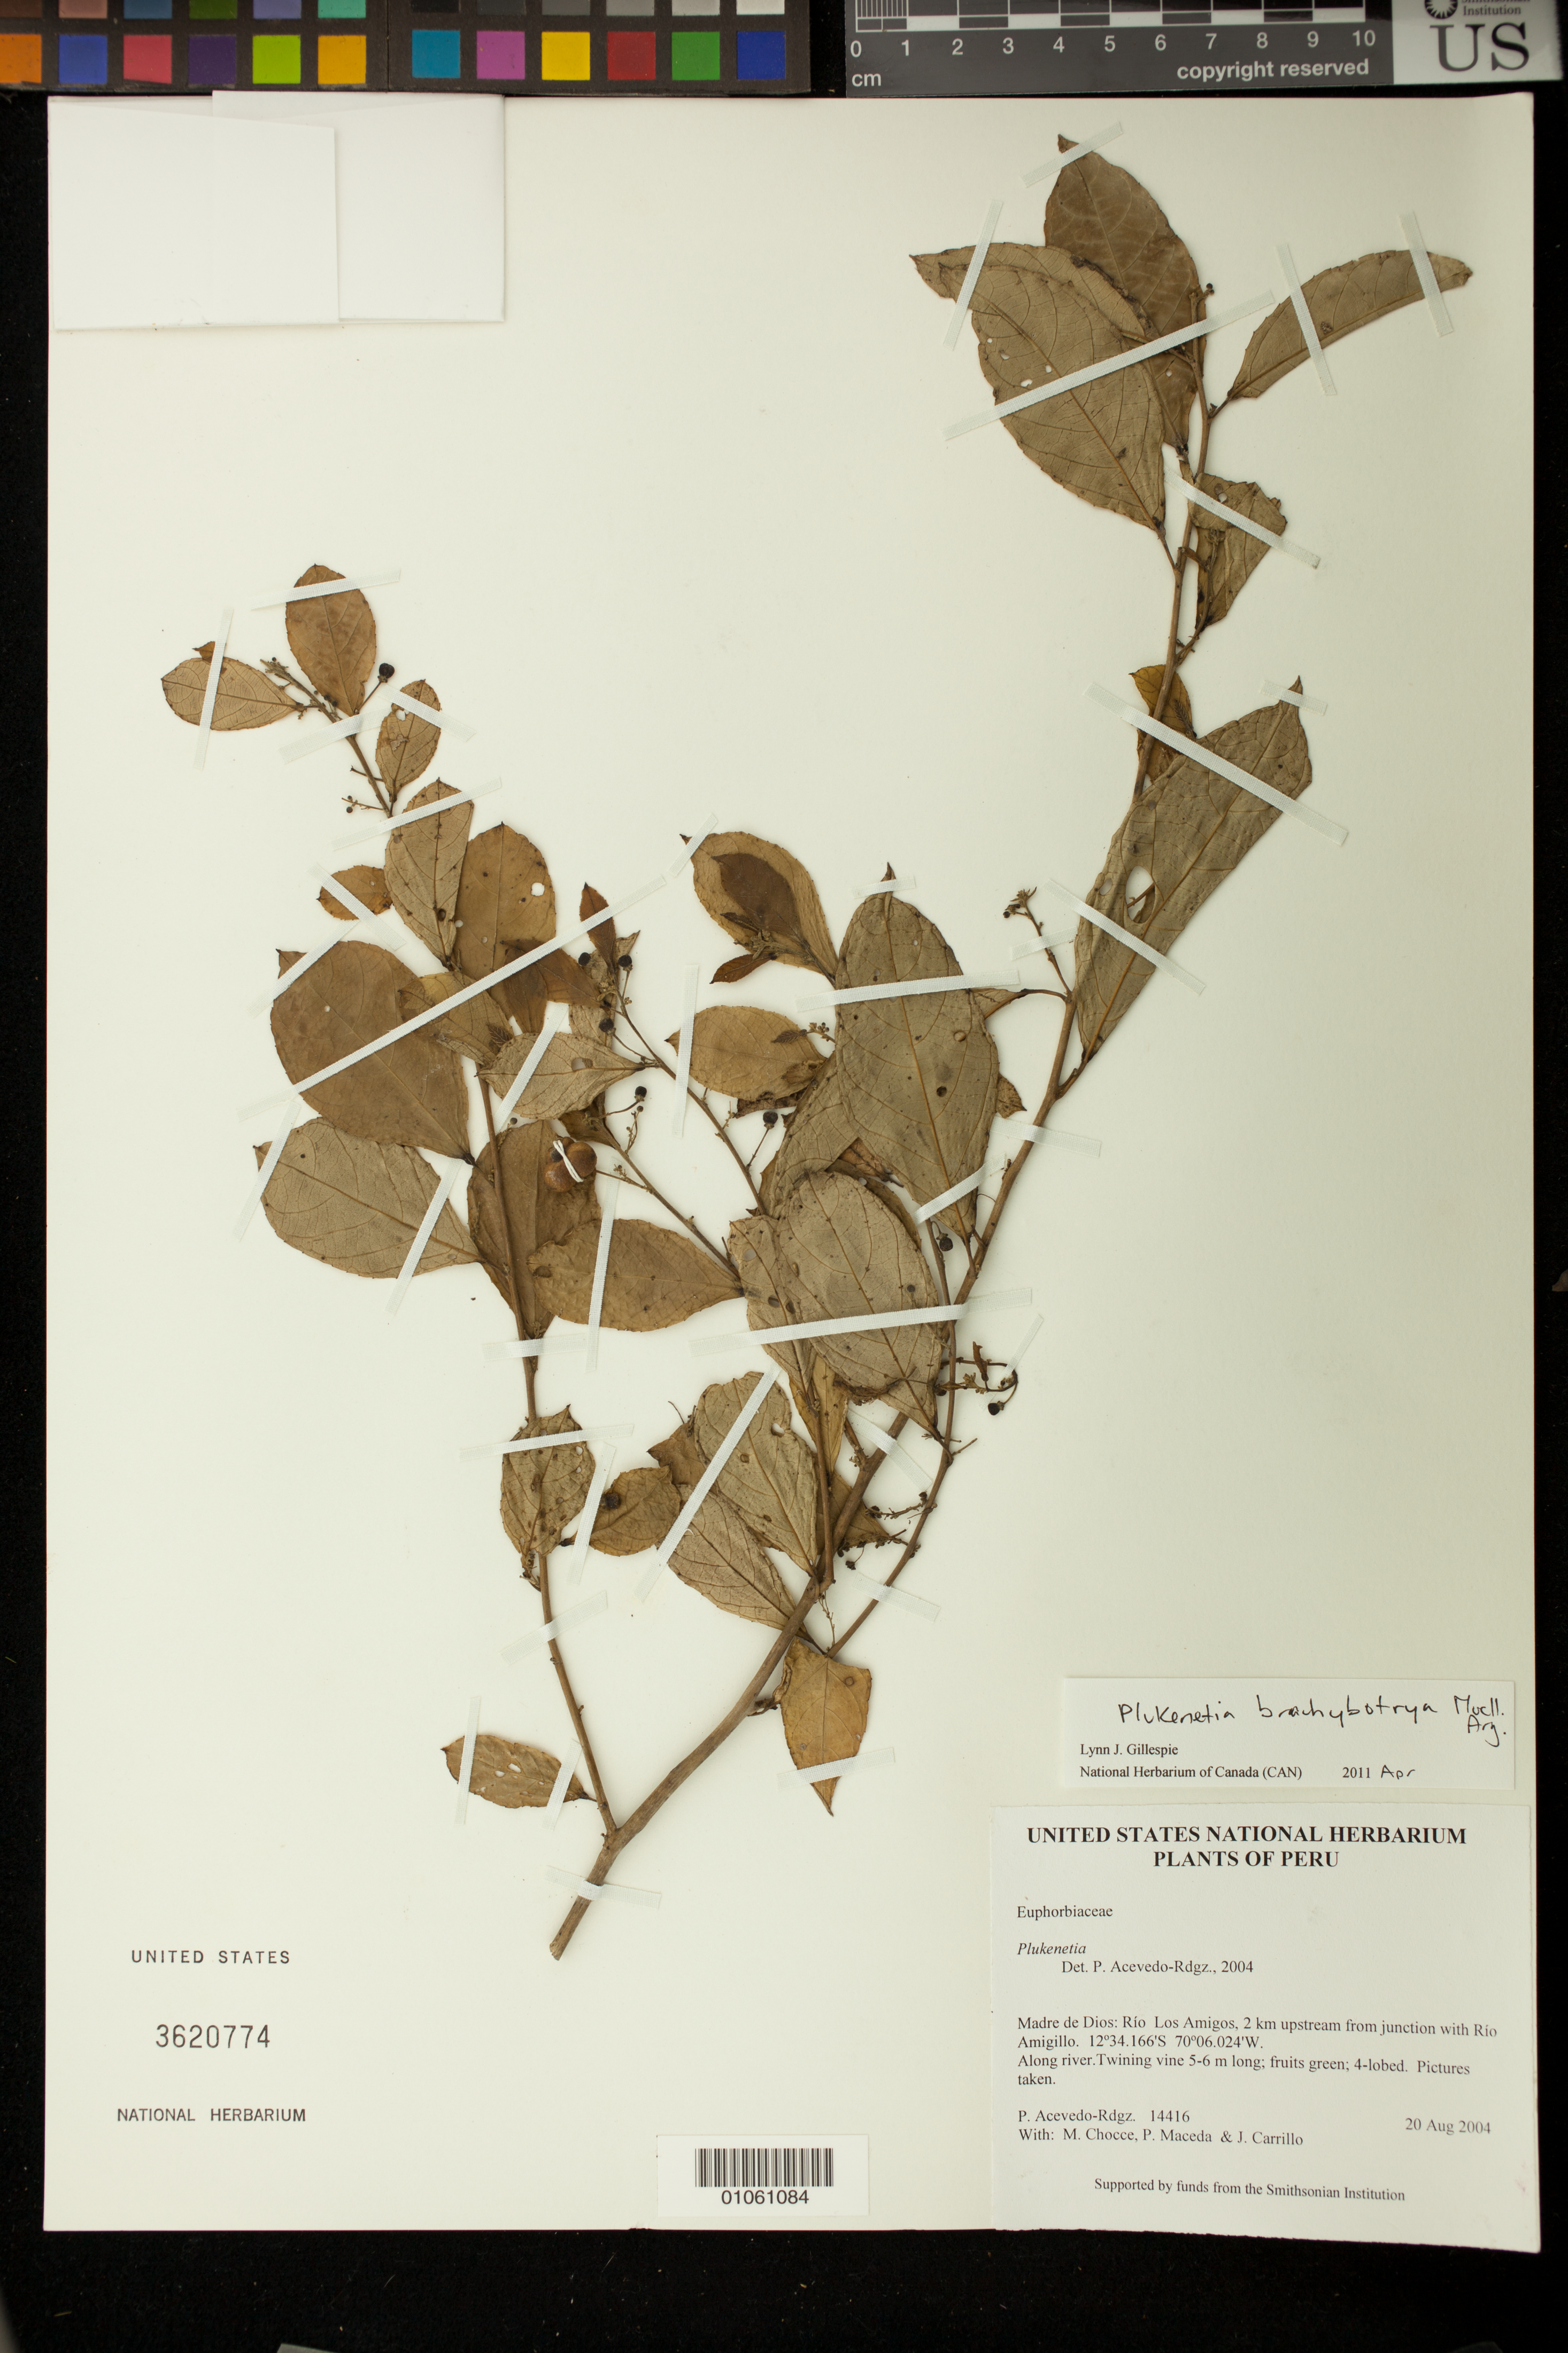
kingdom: Plantae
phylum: Tracheophyta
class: Magnoliopsida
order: Malpighiales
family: Euphorbiaceae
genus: Plukenetia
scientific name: Plukenetia brachybotrya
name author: Müll. Arg.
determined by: Gillespie, L. J.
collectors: P. Acevedo-Rodr., M. Chocce, P. Maceda & J. Carrillo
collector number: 14416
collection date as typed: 20 Aug 2004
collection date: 2004-08-20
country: Peru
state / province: Madre de Dios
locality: Madre de Dios: Río Los Amigos, 2 km upstream from junction with Río Amigillo.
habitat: Along river.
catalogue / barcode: US 3620774